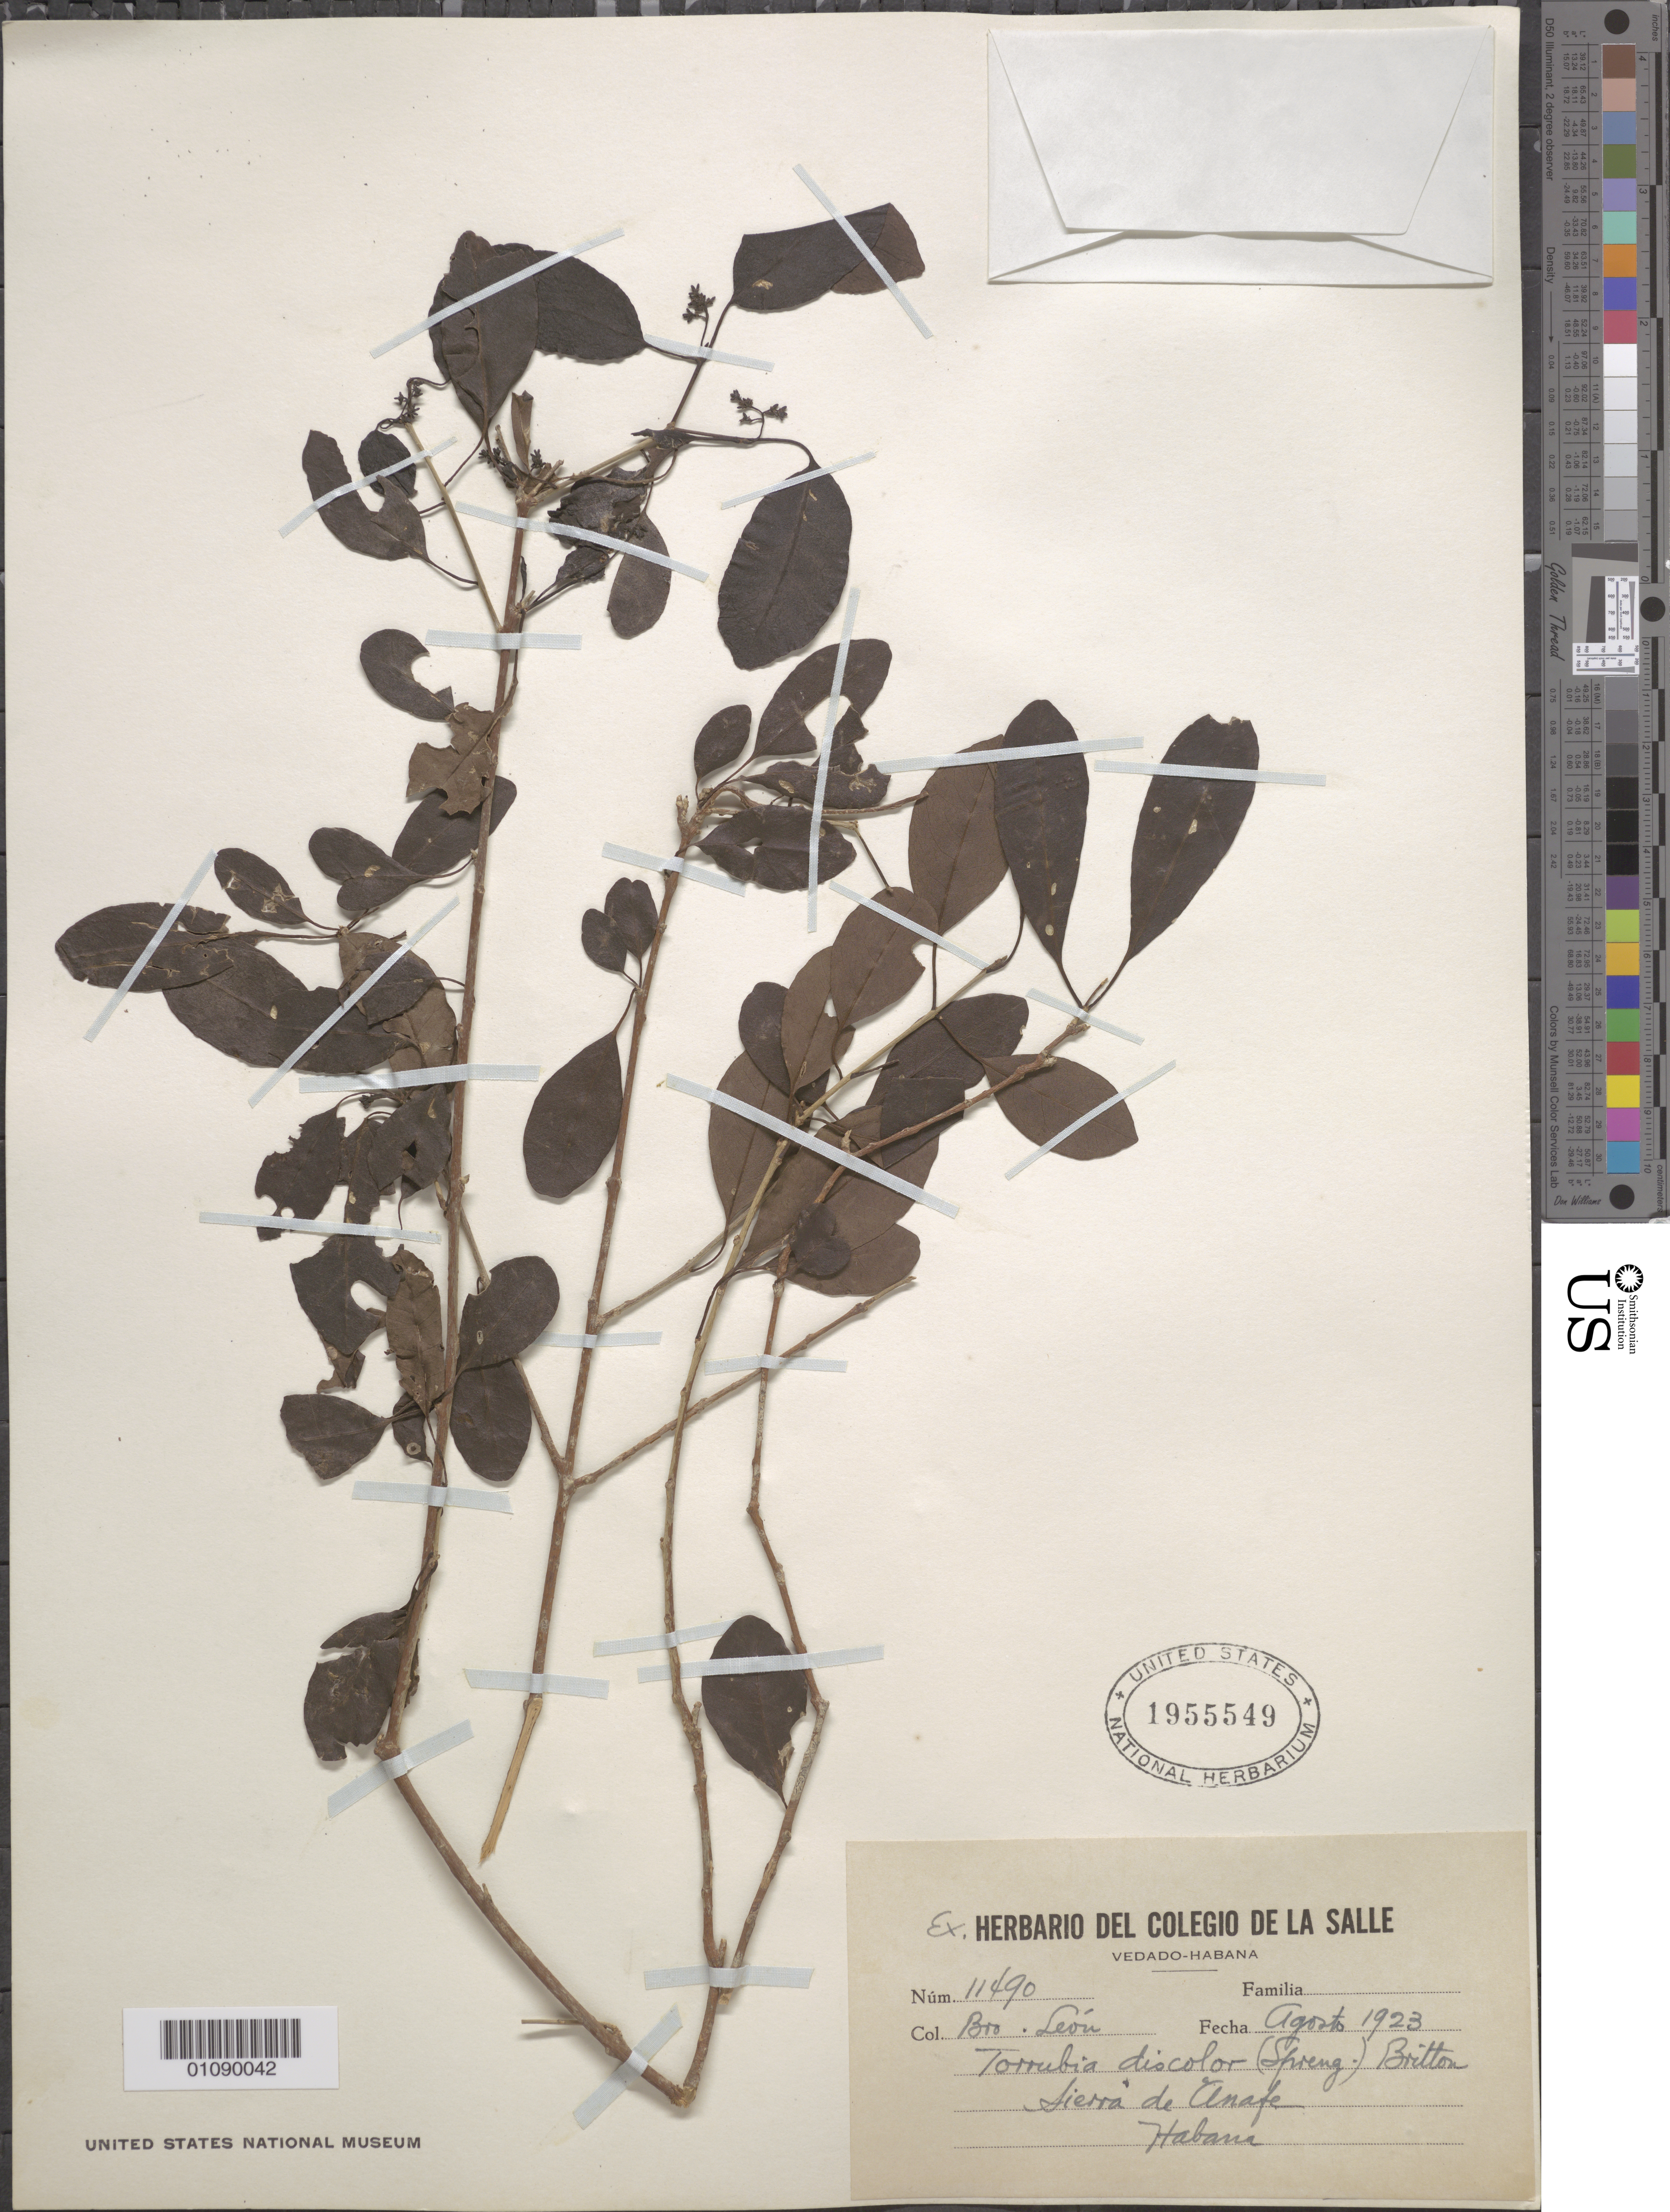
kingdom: Plantae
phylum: Tracheophyta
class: Magnoliopsida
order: Caryophyllales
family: Nyctaginaceae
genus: Guapira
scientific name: Guapira discolor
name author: (Spreng.) Little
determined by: Strong, Mark T., (BOT), Smithsonian Institution - National Museum of Natural History (UNITED STATES)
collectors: Bro. León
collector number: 11490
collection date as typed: Aug 1923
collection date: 1923-08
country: Cuba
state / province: La Habana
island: Cuba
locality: Habana, Sierra de Anafe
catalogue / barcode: US 1955549